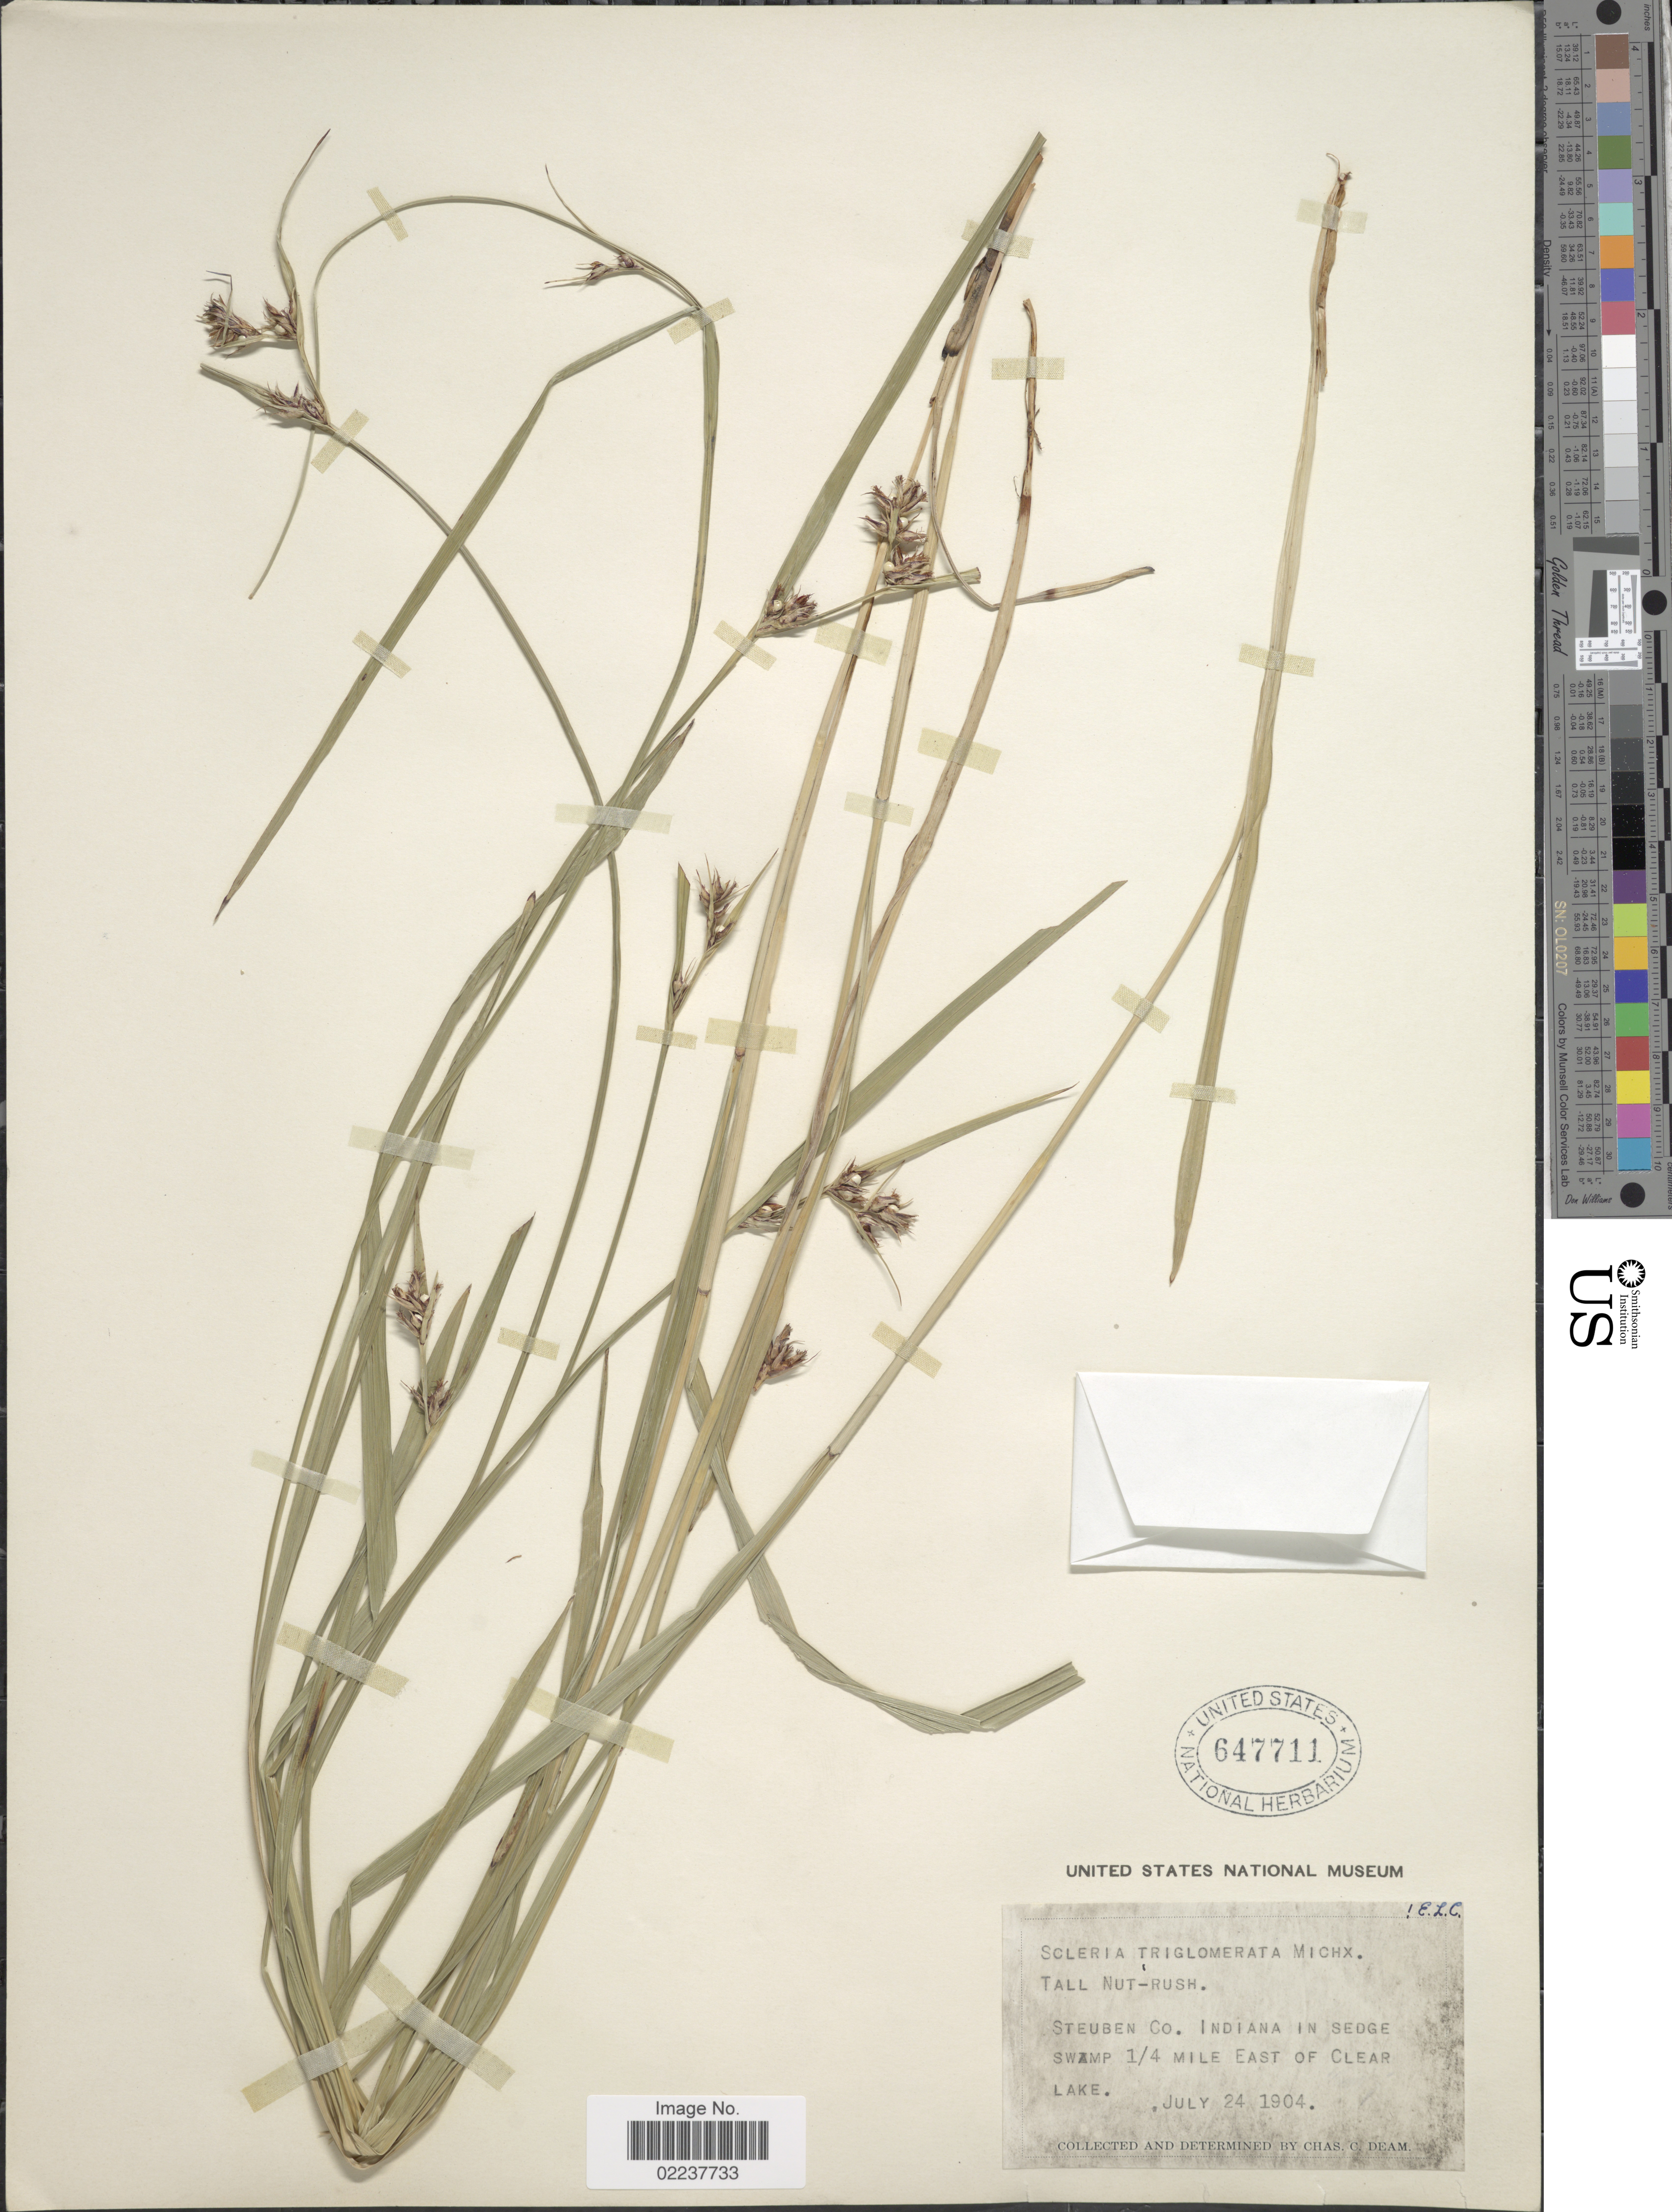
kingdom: Plantae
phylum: Tracheophyta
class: Liliopsida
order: Poales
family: Cyperaceae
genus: Scleria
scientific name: Scleria triglomerata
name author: Michx.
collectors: C. C. Deam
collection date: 1904-07-24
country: United States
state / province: Indiana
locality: Steuben Co. Indiana in sedge swamp 1/4 mile East of Clear Lake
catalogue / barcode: US 647711